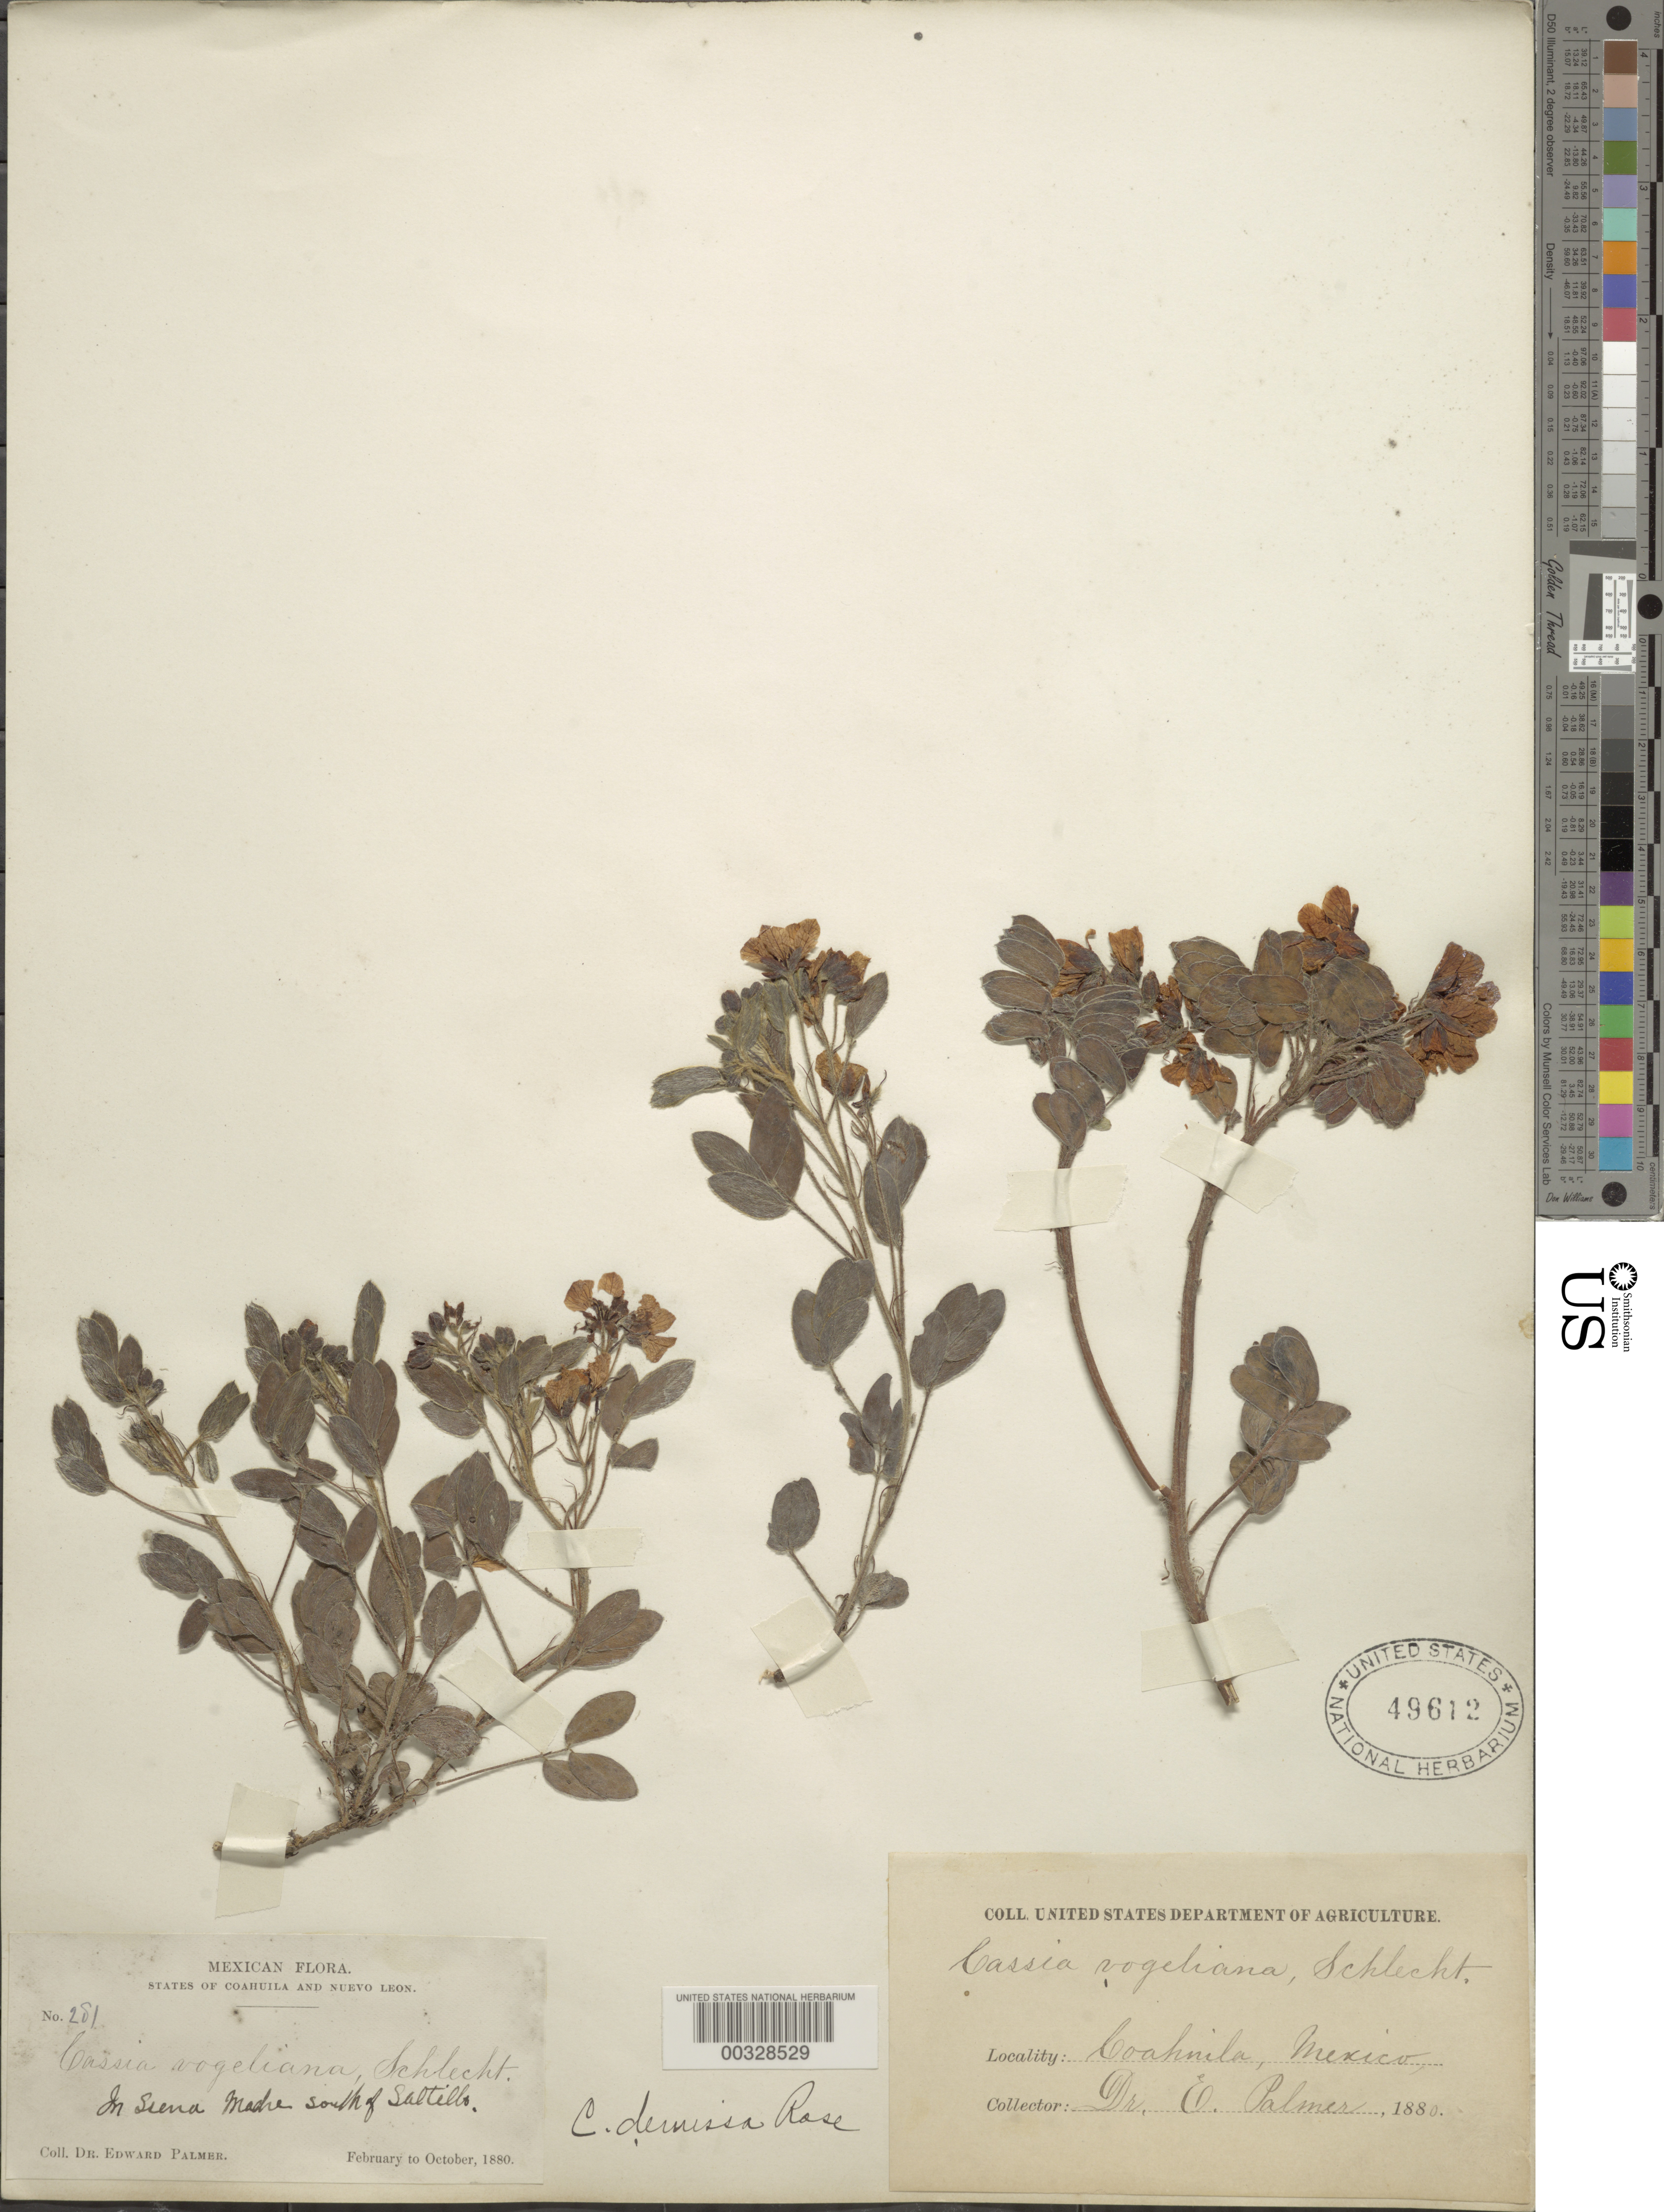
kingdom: Plantae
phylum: Tracheophyta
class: Magnoliopsida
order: Fabales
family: Fabaceae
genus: Senna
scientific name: Senna demissa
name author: (Rose) H.S. Irwin & Barneby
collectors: E. Palmer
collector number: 281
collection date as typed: Feb 1880 to -- Oct 1880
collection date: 1880-02/1880-10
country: Mexico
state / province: Coahuila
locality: In Sierra Madre S of Saltillo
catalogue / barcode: US 49612